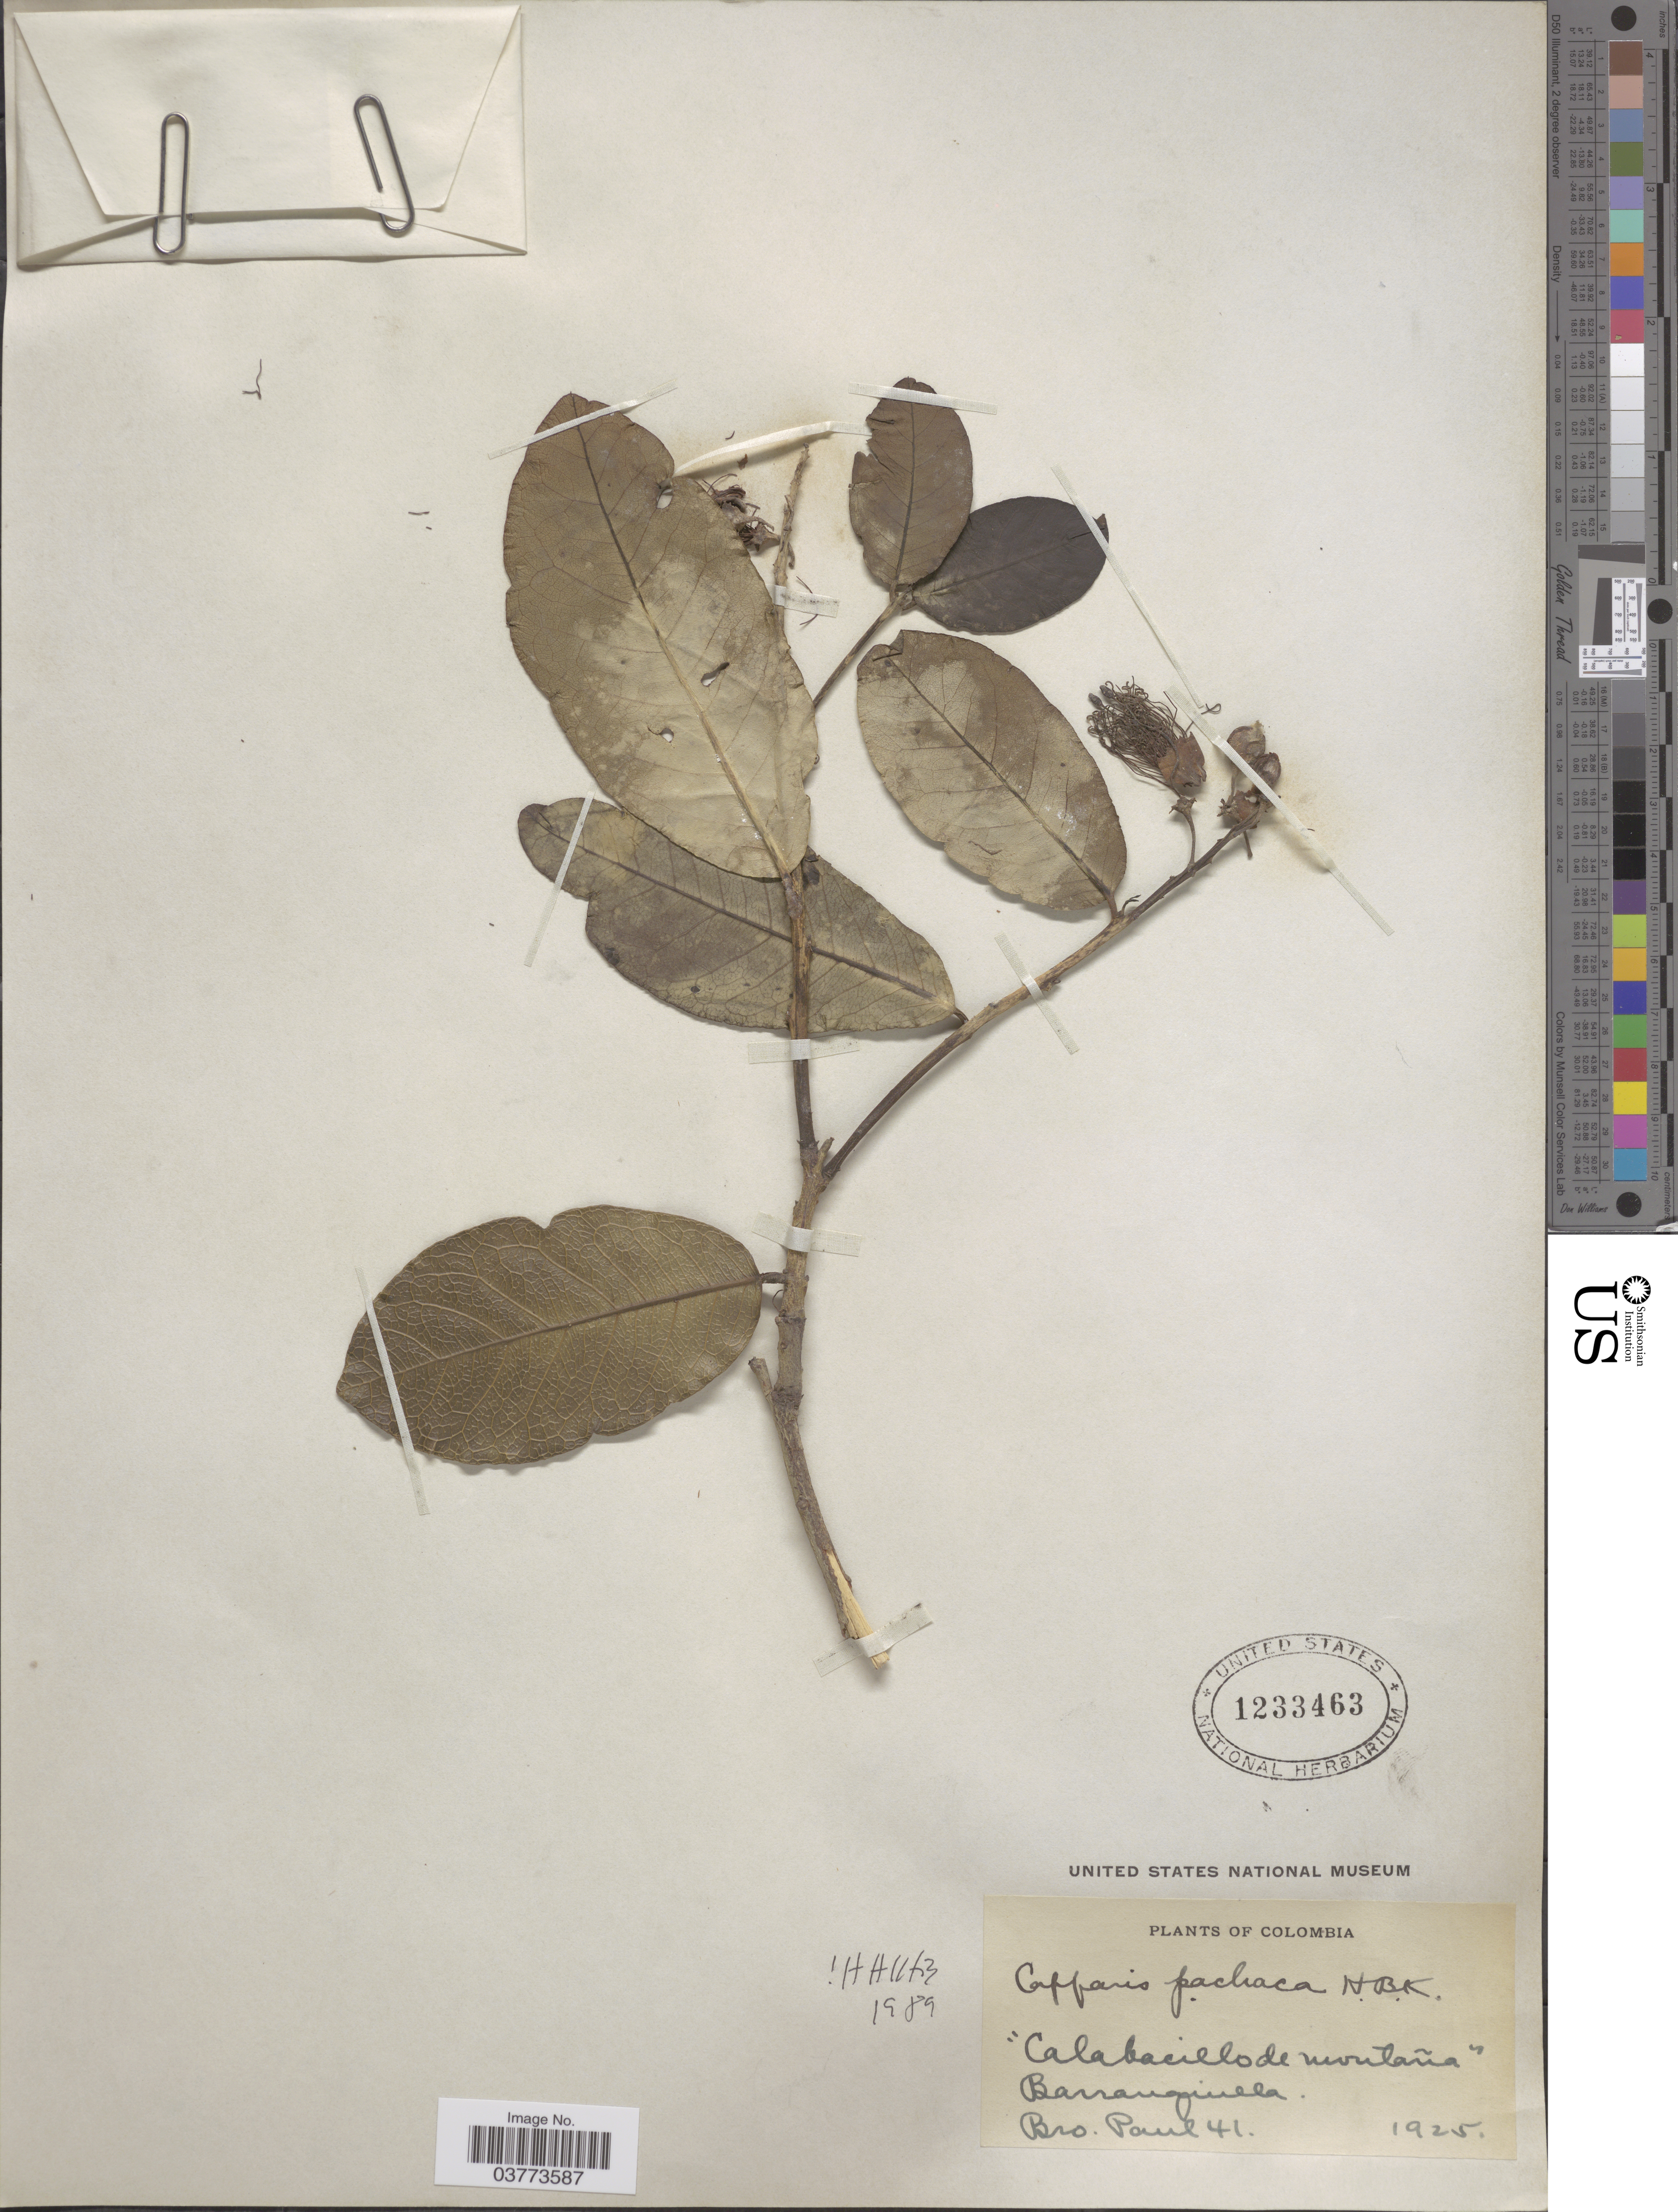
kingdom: Plantae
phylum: Tracheophyta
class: Magnoliopsida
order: Brassicales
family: Capparaceae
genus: Neocapparis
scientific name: Neocapparis pachaca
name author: (Kunth) Cornejo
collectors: B. Paul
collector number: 41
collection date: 1925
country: Colombia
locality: Barranquilla.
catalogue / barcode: US 1233463